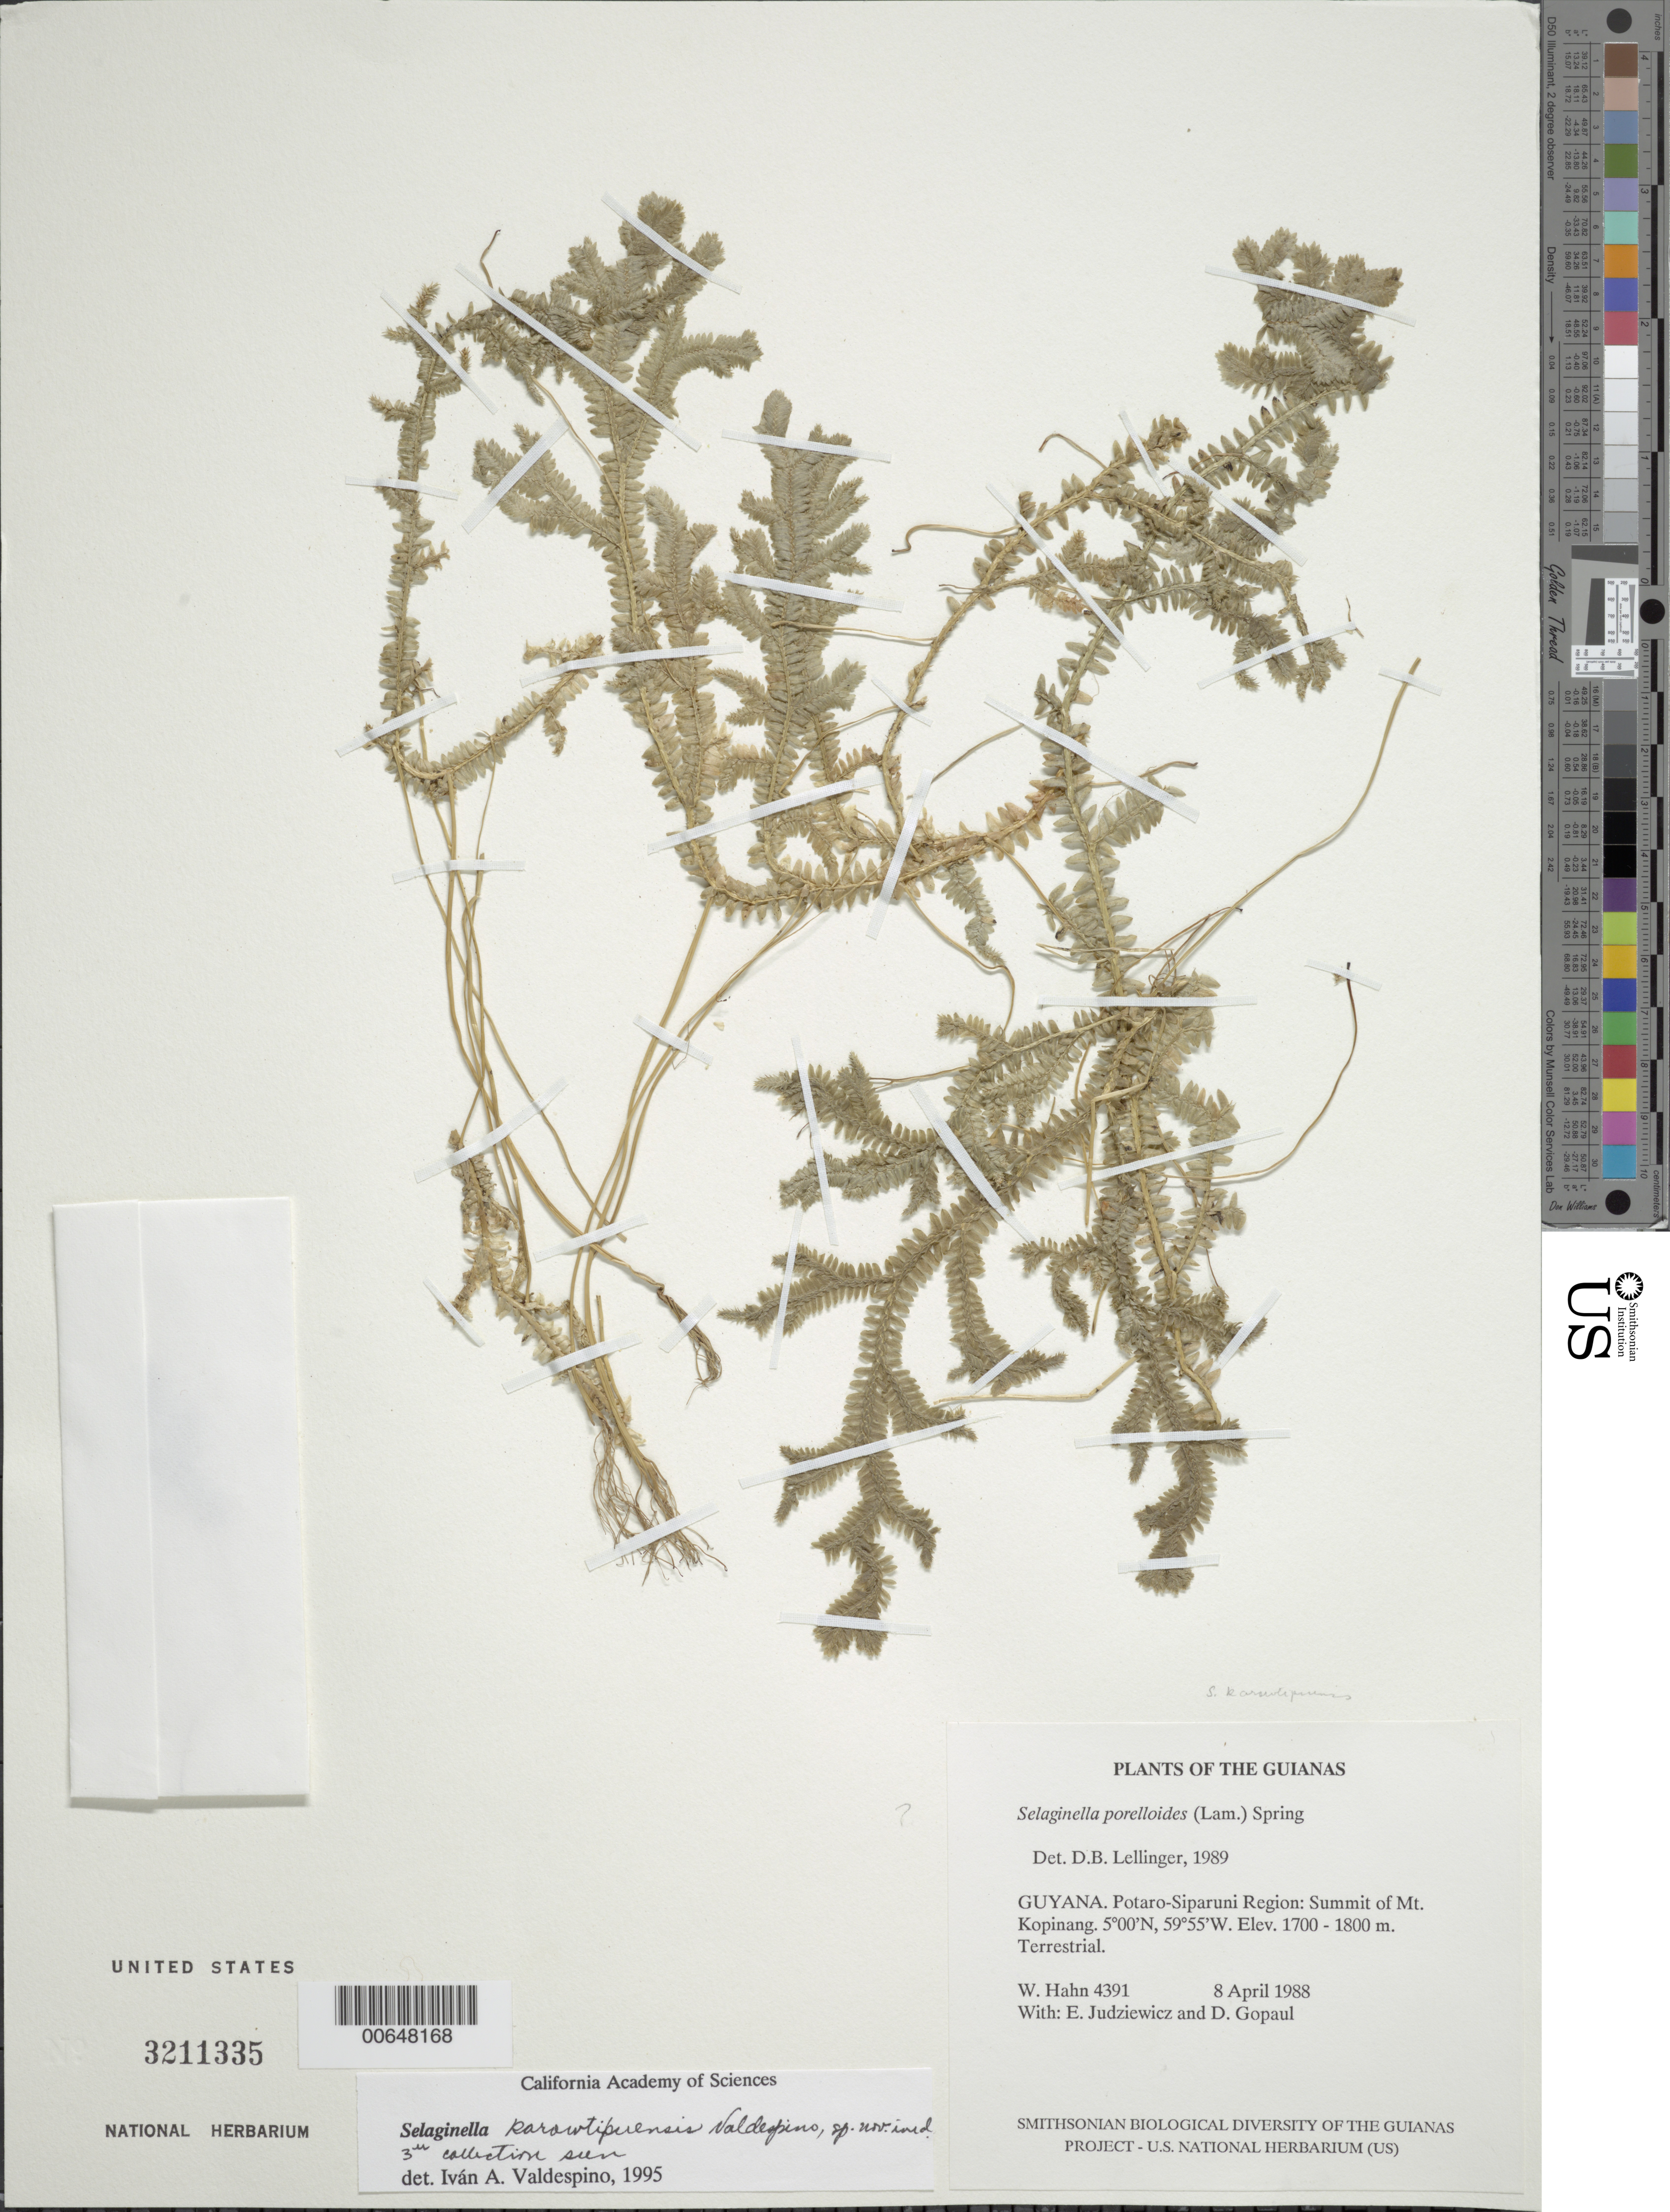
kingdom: Plantae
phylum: Tracheophyta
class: Lycopodiopsida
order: Selaginellales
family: Selaginellaceae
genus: Selaginella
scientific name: Selaginella porelloides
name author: (Lam.) Spring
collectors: W. Hahn, E. J. Judziewicz & D. Gopaul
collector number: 4391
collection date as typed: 8 April 1988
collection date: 1988-04-08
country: Guyana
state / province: Potaro-Siparuni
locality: Summit of Mt. Kopinang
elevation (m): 1700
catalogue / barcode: US 3211335